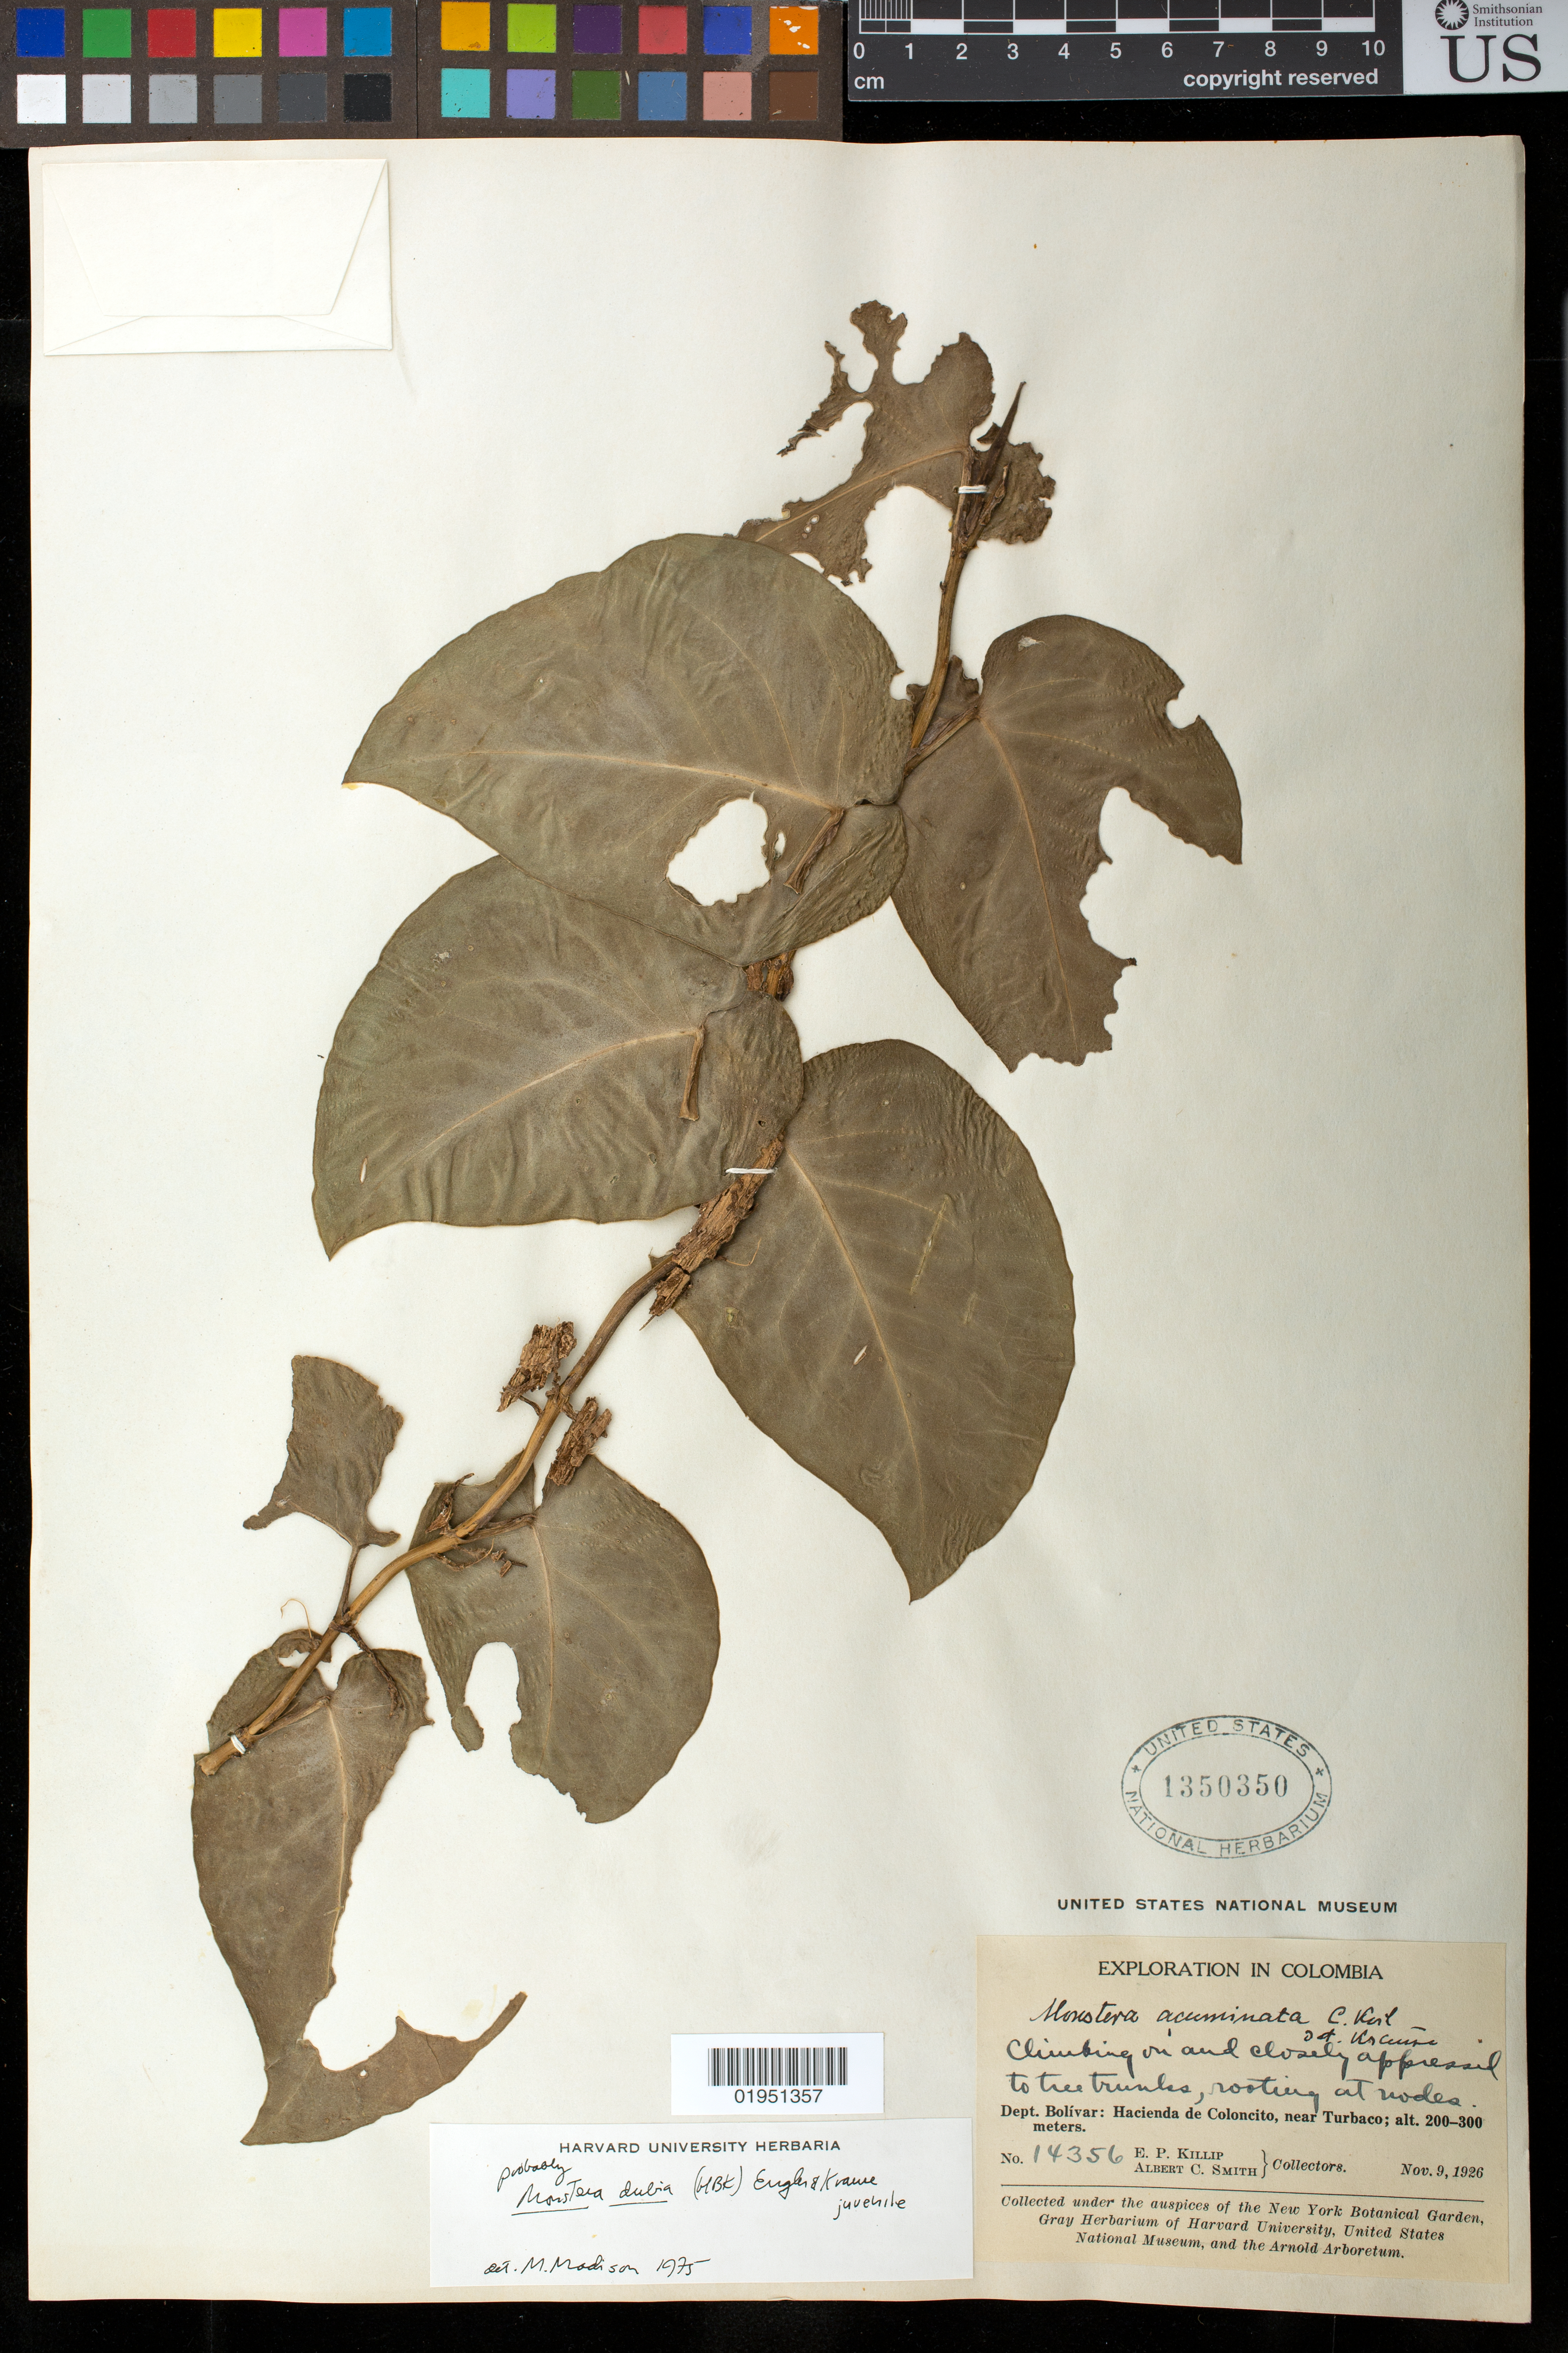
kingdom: Plantae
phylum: Tracheophyta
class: Liliopsida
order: Alismatales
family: Araceae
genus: Monstera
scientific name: Monstera dubia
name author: (Kunth) Engl. & K. Krause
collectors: E. P. Killip & A. C. Smith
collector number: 14356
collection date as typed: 09 Nov 1926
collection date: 1926-11-09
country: Colombia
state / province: Bolívar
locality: Hacienda de Coloncito, near Turbaco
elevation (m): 200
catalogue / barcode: US 1350350